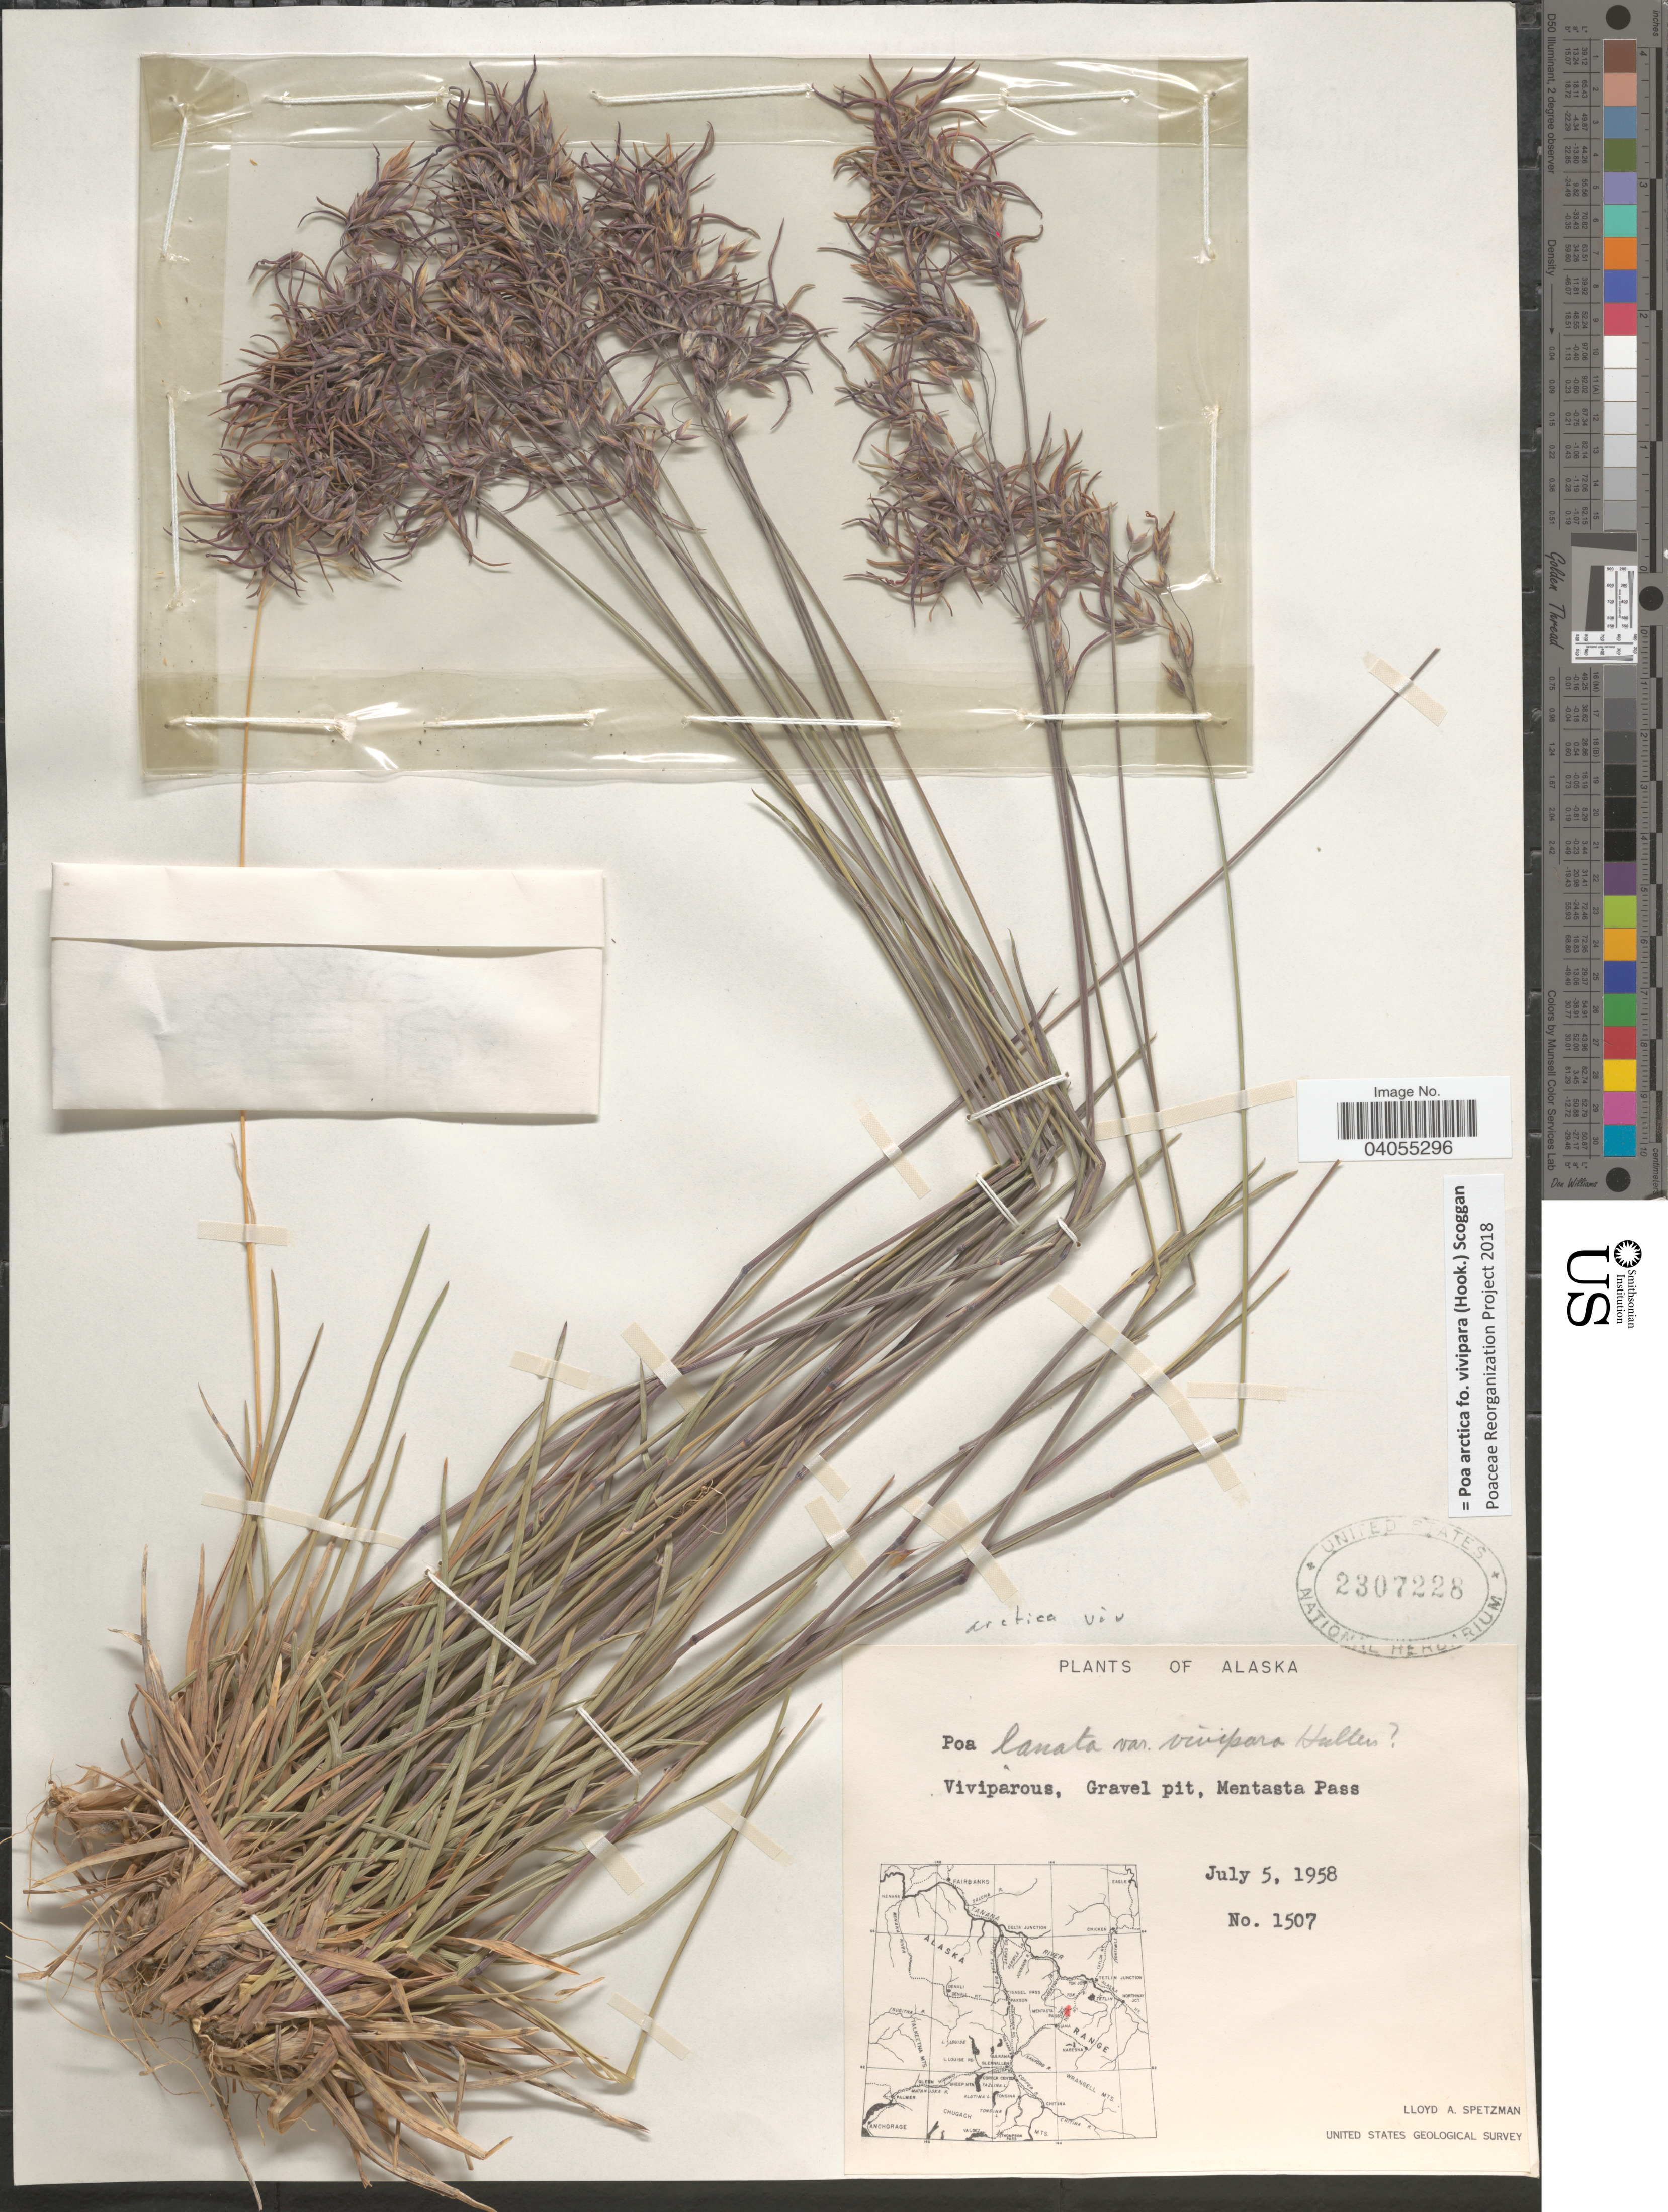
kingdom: Plantae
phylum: Tracheophyta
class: Liliopsida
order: Poales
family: Poaceae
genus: Poa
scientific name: Poa arctica f. vivipara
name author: (Hook.) Scoggan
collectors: L. Spetzman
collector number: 1507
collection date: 1958-07-05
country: United States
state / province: Alaska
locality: Viviparous, Gravel pit, Mentasta Pass.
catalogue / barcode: US 2307228